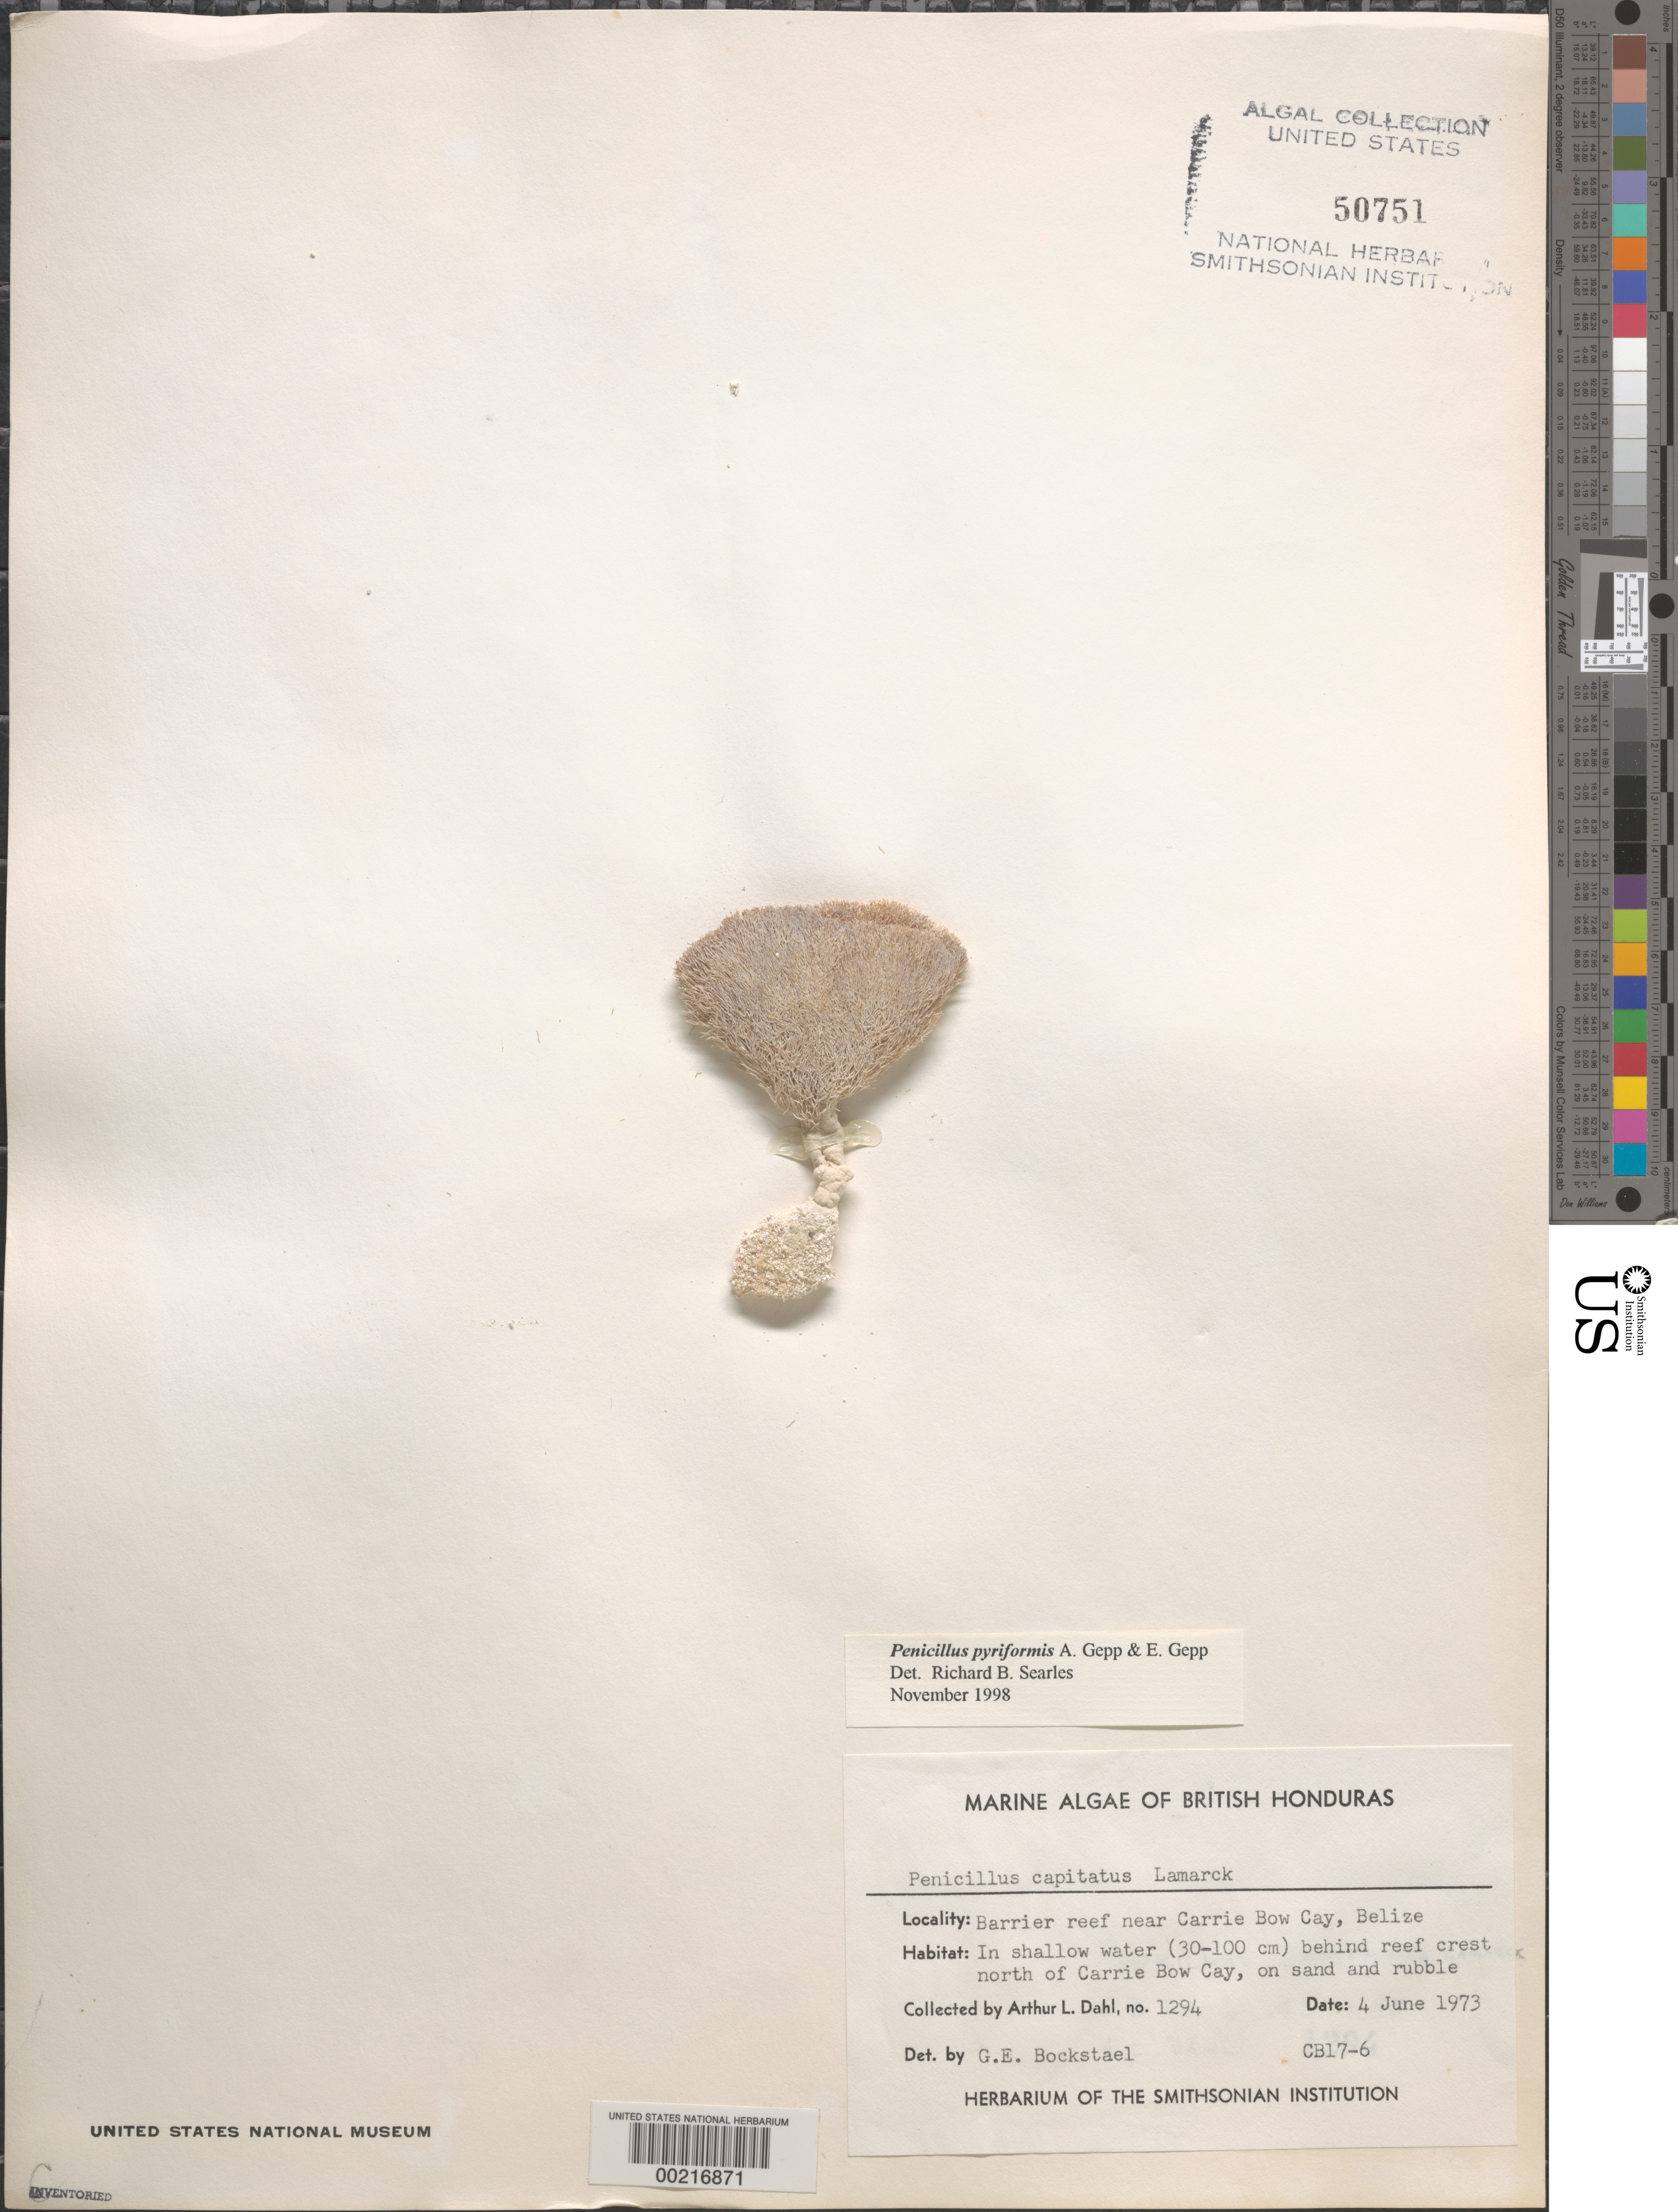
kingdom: Plantae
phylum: Chlorophyta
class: Ulvophyceae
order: Bryopsidales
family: Udoteaceae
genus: Penicillus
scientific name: Penicillus pyriformis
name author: A. Gepp & E. Gepp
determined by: Searles, R. B.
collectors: A. Dahl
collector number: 1294 & CB17-6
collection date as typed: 04 Jun 1973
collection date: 1973-06-04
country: Belize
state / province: Stann Creek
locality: North of Carrie Bow Cay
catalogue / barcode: US 50751